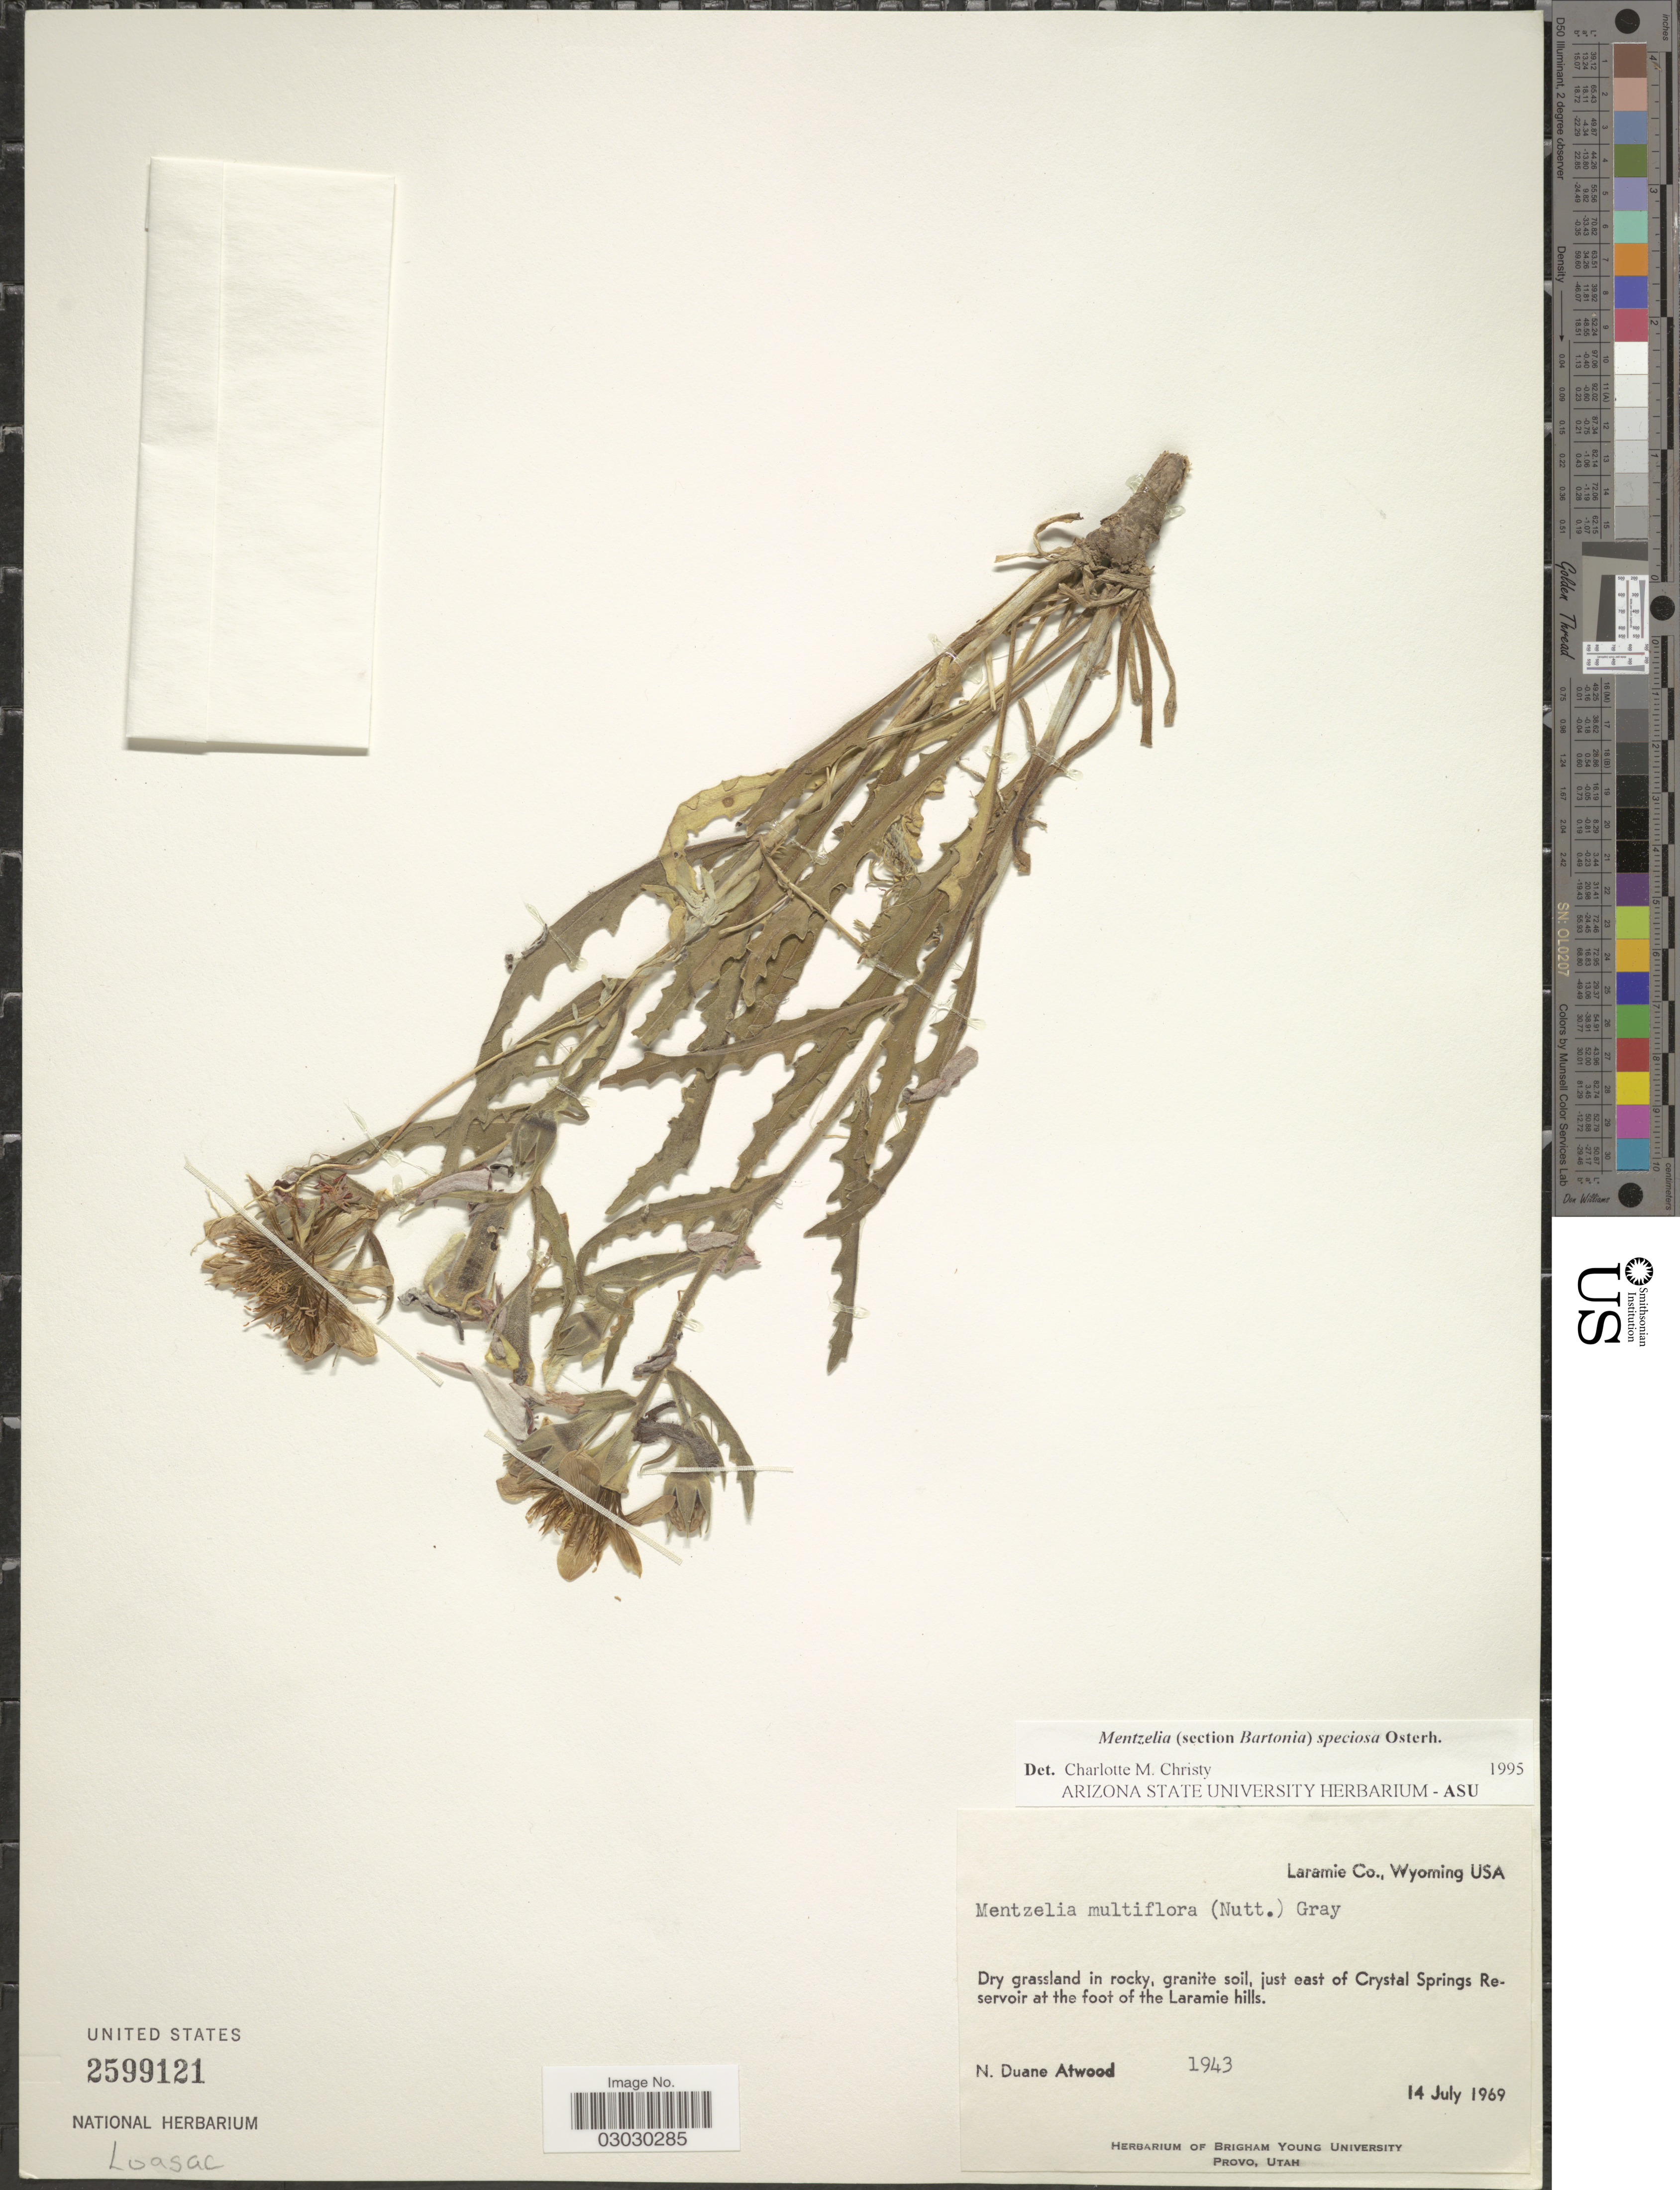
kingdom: Plantae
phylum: Tracheophyta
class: Magnoliopsida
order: Cornales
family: Loasaceae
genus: Mentzelia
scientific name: Mentzelia speciosa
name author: Osterh.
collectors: N. Atwood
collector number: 1943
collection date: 1969-07-14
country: United States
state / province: Wyoming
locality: Laramie Co., Dry grassland in rocky, granite soil, just east of Crystal Springs Reservoir at the foot of the Laramie hills.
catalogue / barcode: US 2599121